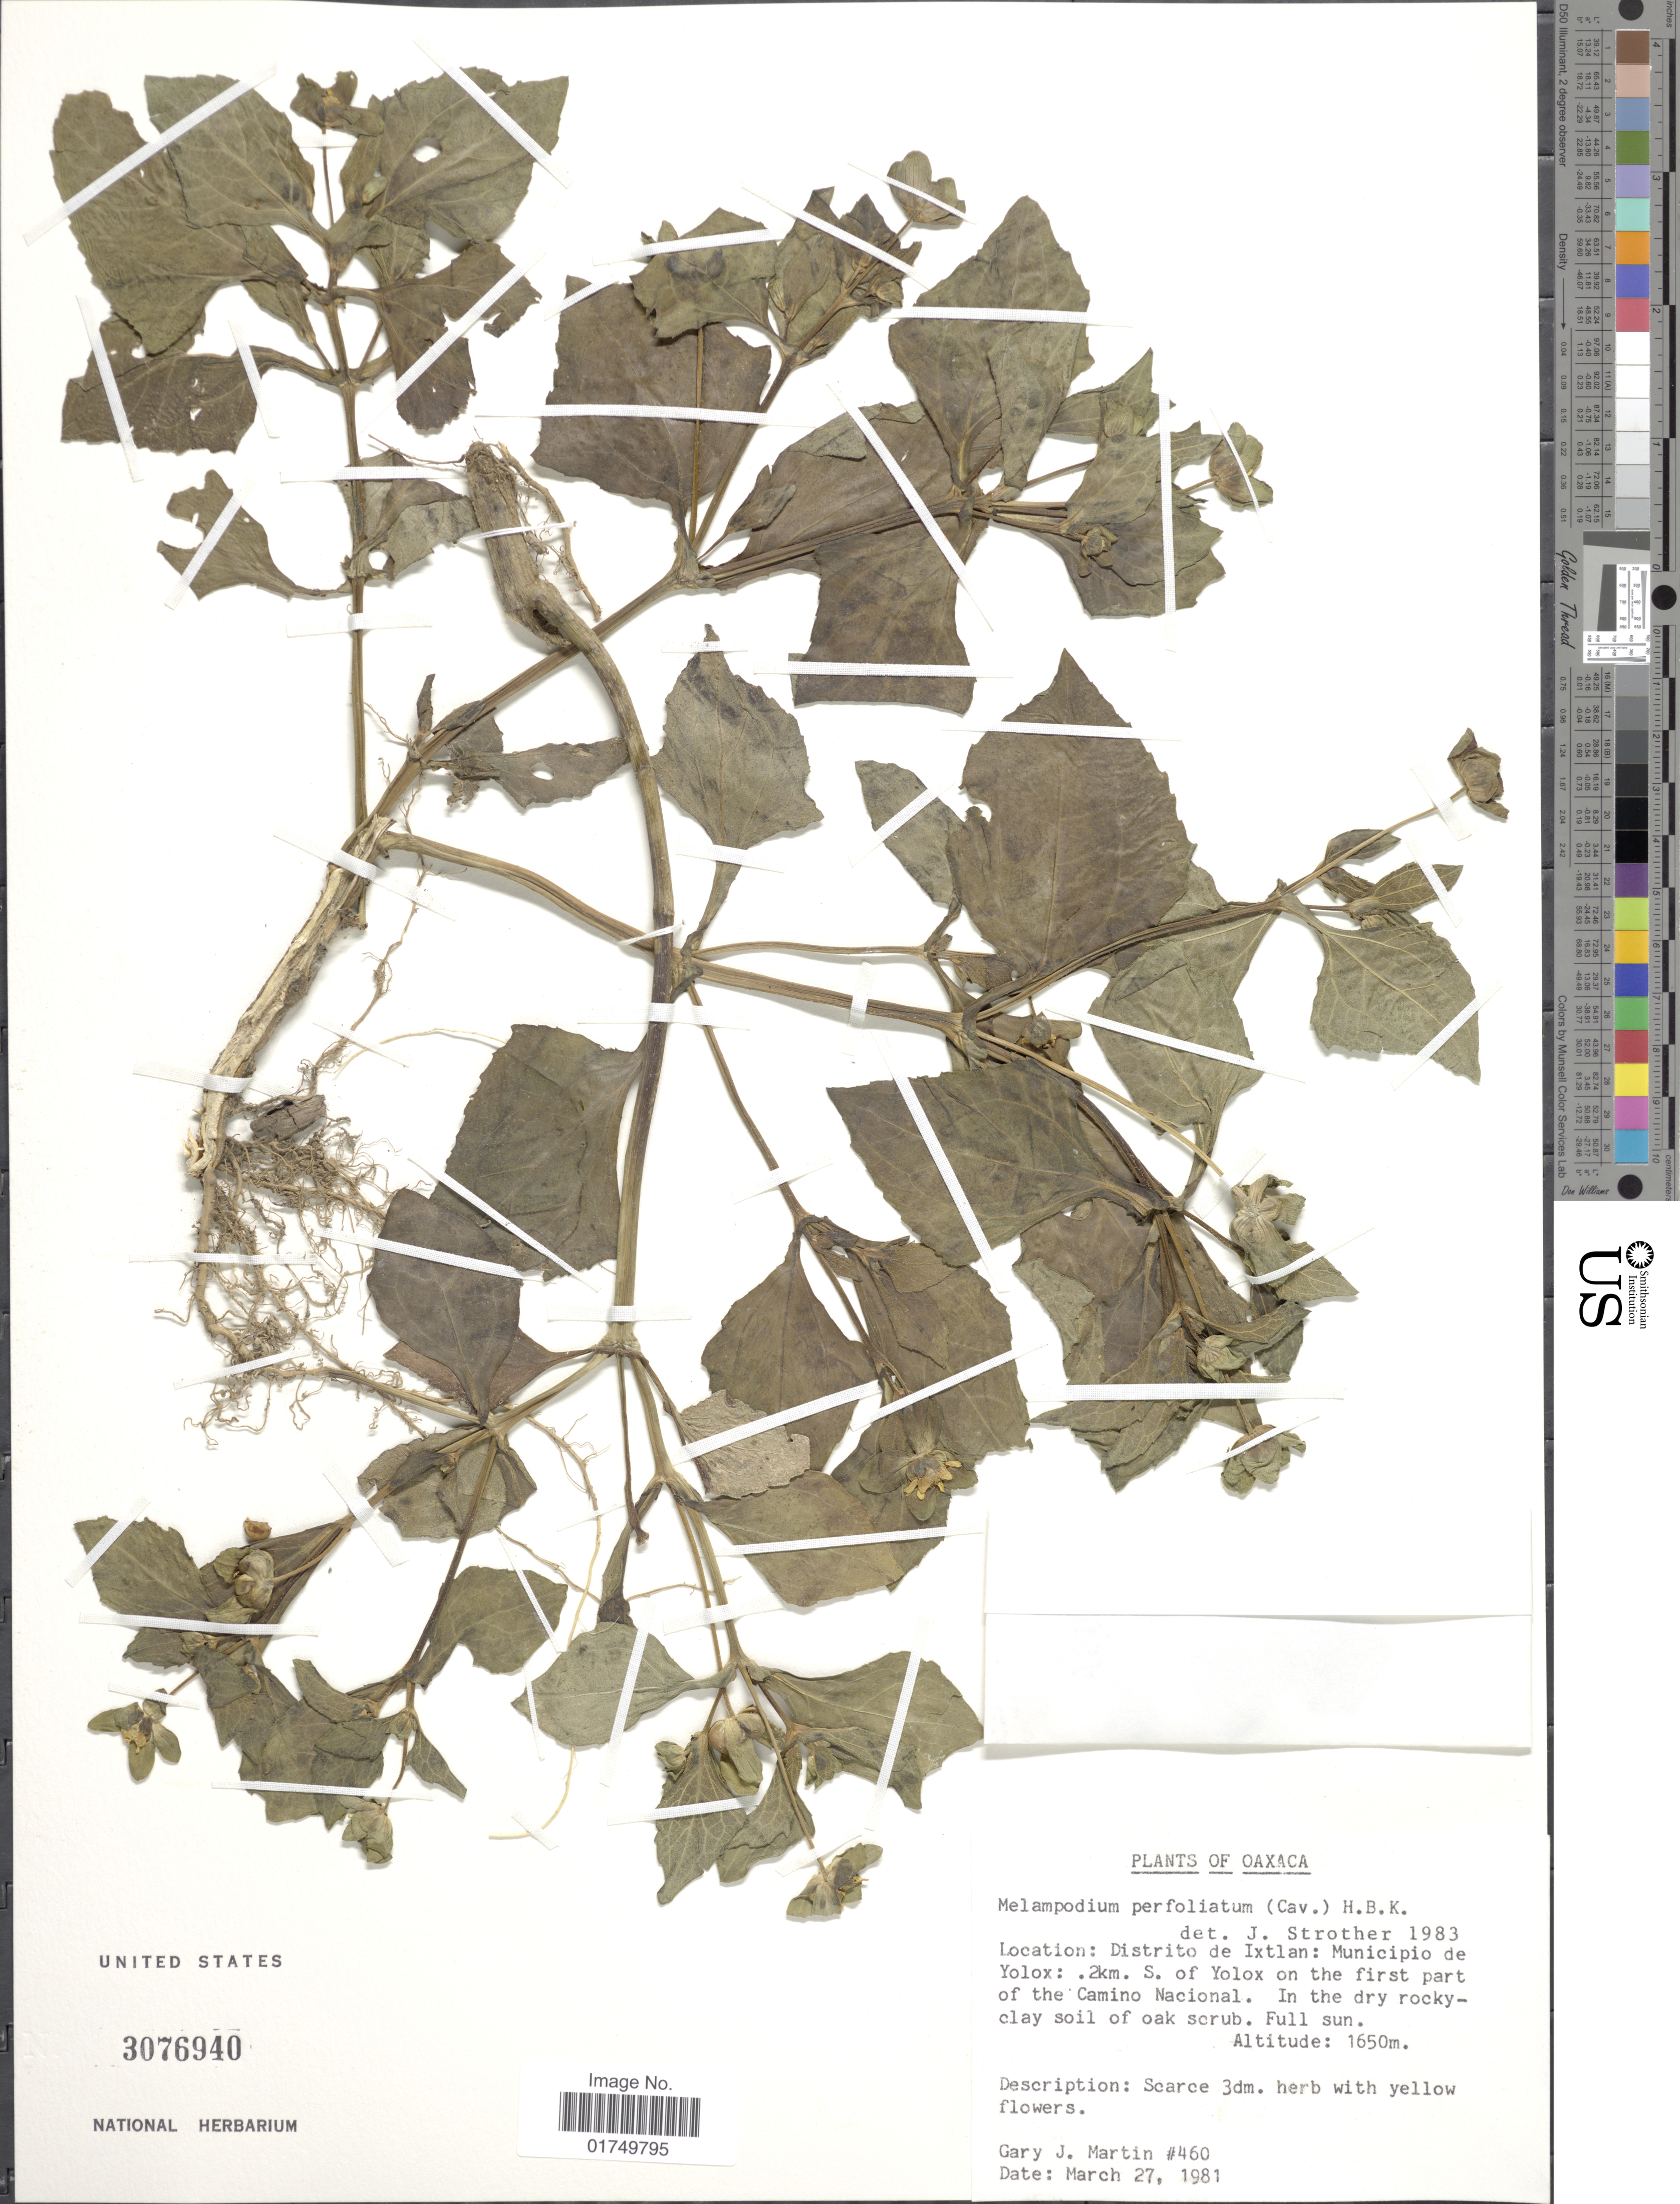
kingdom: Plantae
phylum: Tracheophyta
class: Magnoliopsida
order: Asterales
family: Asteraceae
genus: Melampodium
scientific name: Melampodium perfoliatum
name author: (Cav.) Kunth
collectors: G. J. Martin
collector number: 460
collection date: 1981-03-27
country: Mexico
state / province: Oaxaca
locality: Distrito de Ixtlan: Municipio de Yolox: .2km. S. of Yolox on the first part of the Camino Nacional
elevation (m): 1650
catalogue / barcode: US 3076940